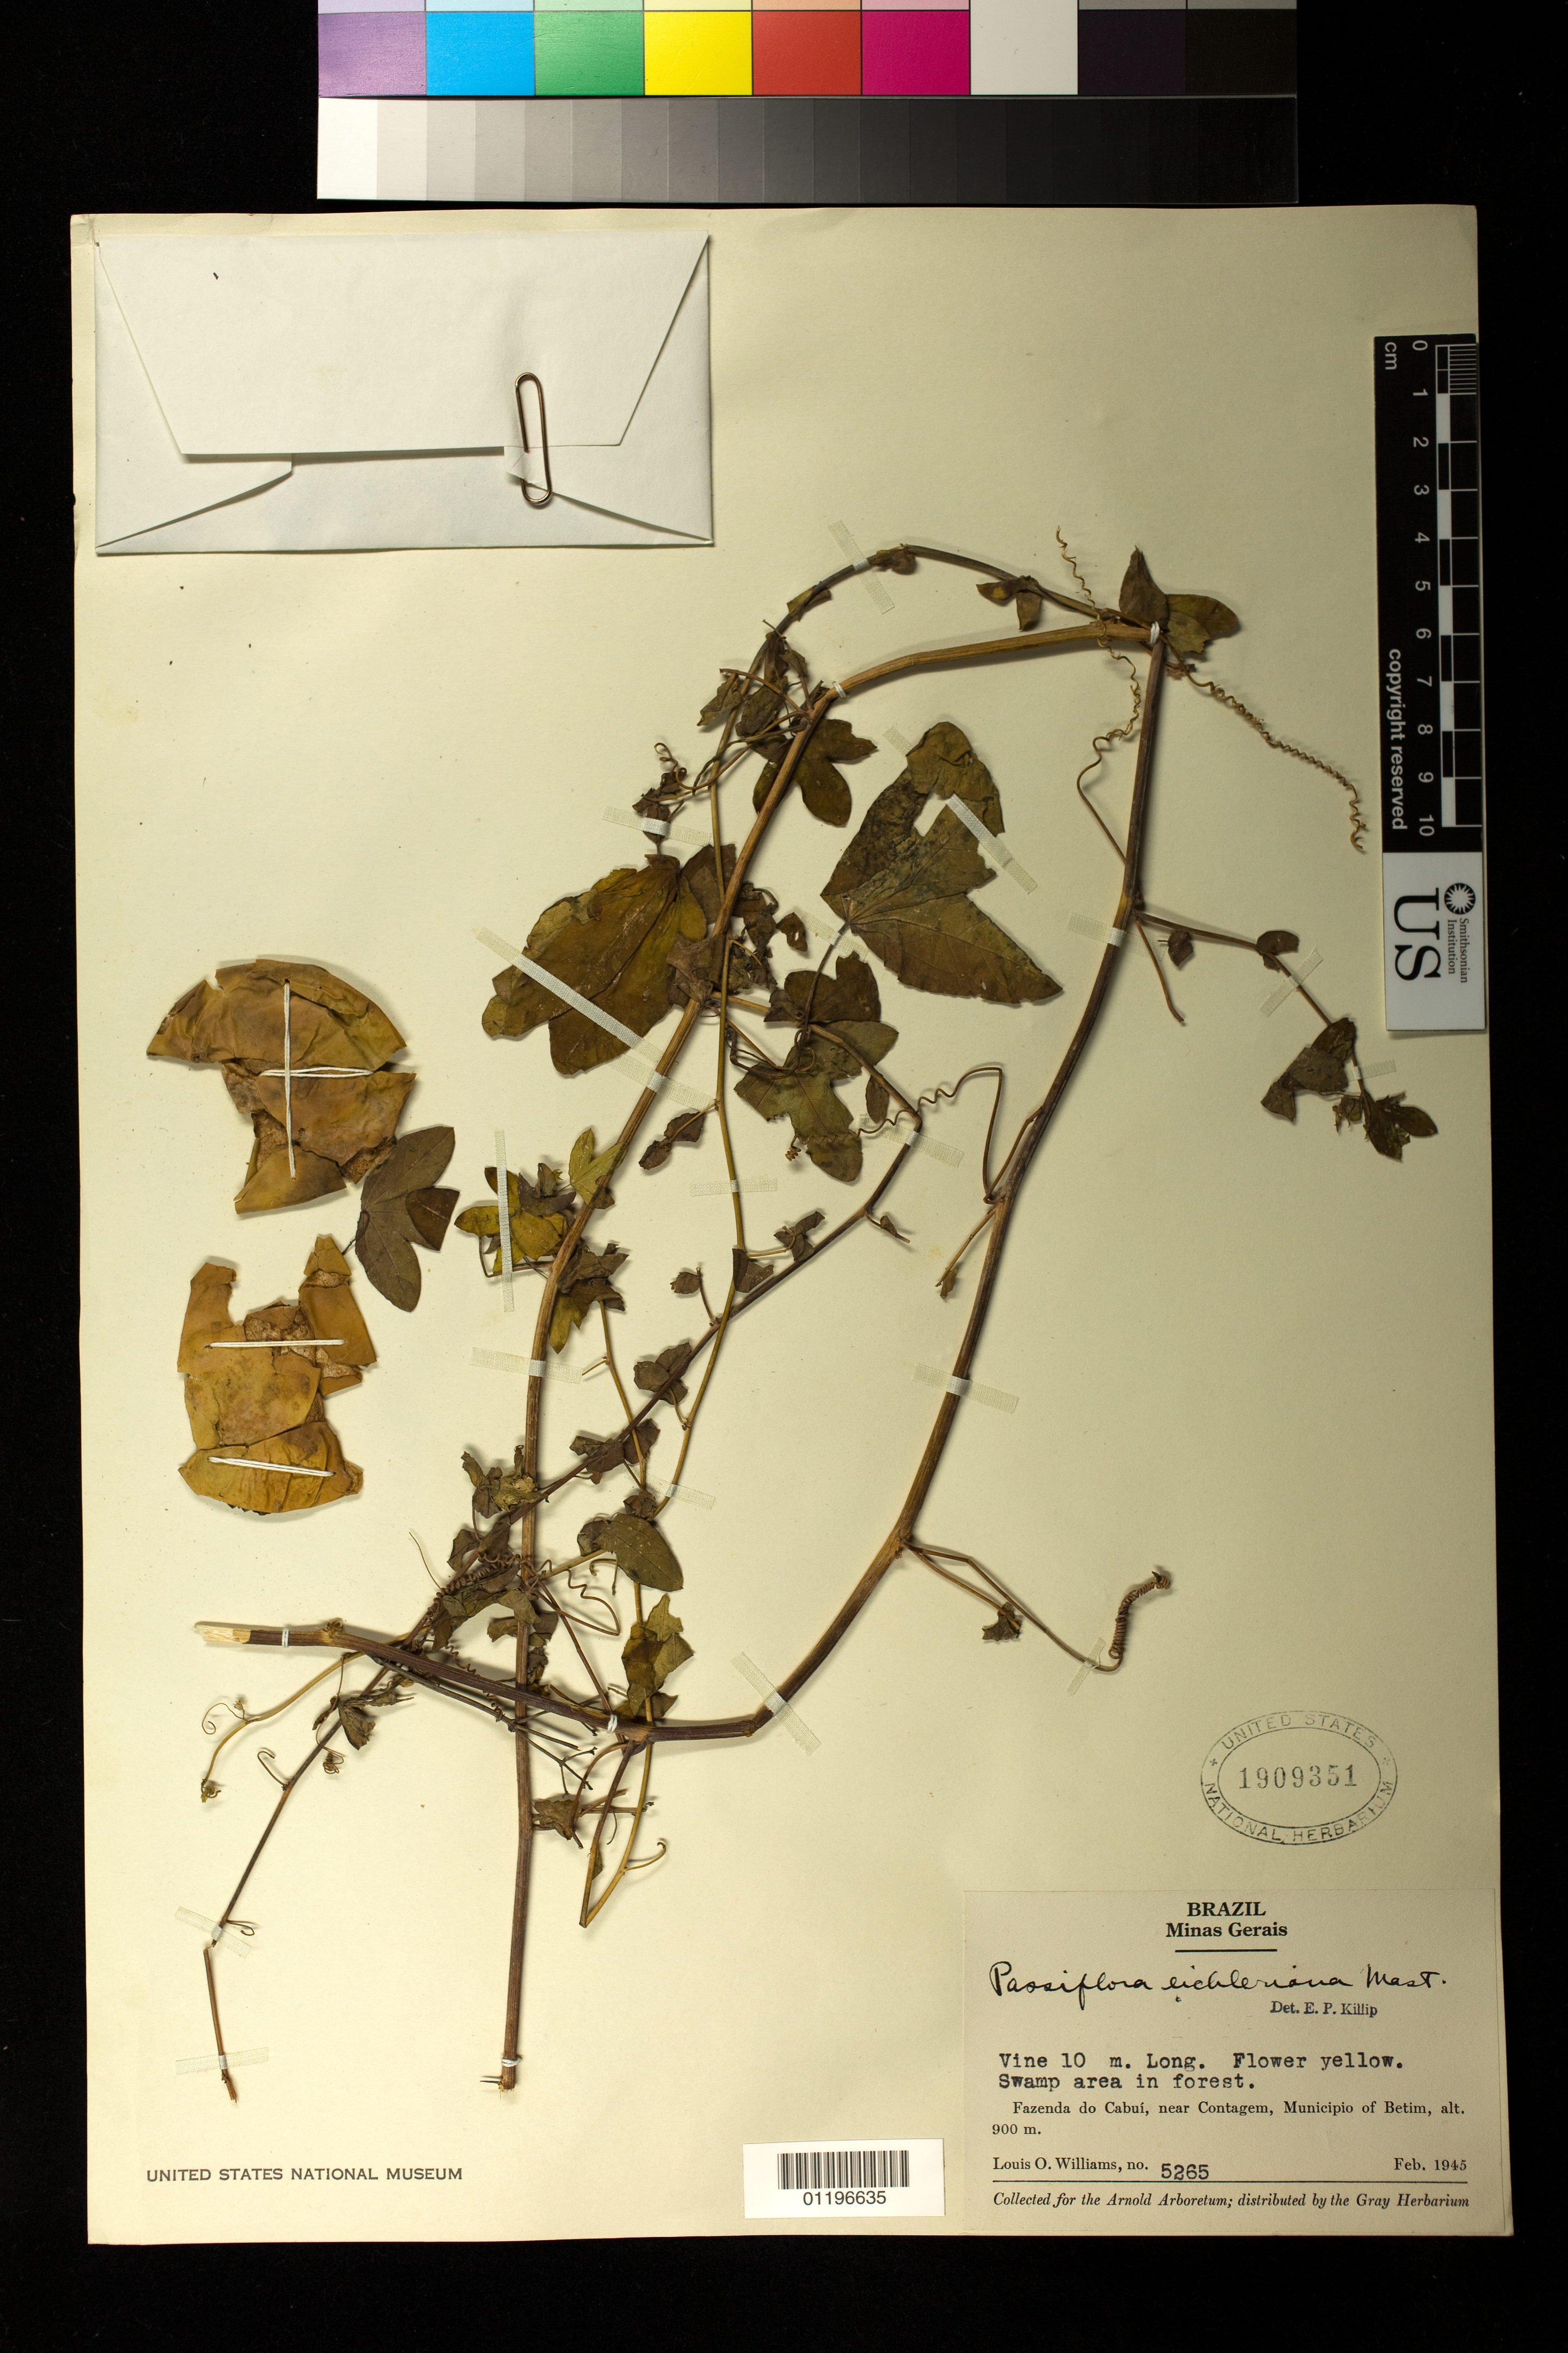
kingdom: Plantae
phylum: Tracheophyta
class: Magnoliopsida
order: Malpighiales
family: Passifloraceae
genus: Passiflora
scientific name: Passiflora eichleriana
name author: Mast.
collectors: L. O. Williams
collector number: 5265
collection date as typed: Feb 1945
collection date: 1945-02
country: Brazil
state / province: Minas Gerais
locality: Minas Gerais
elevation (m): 900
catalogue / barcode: US 1909351